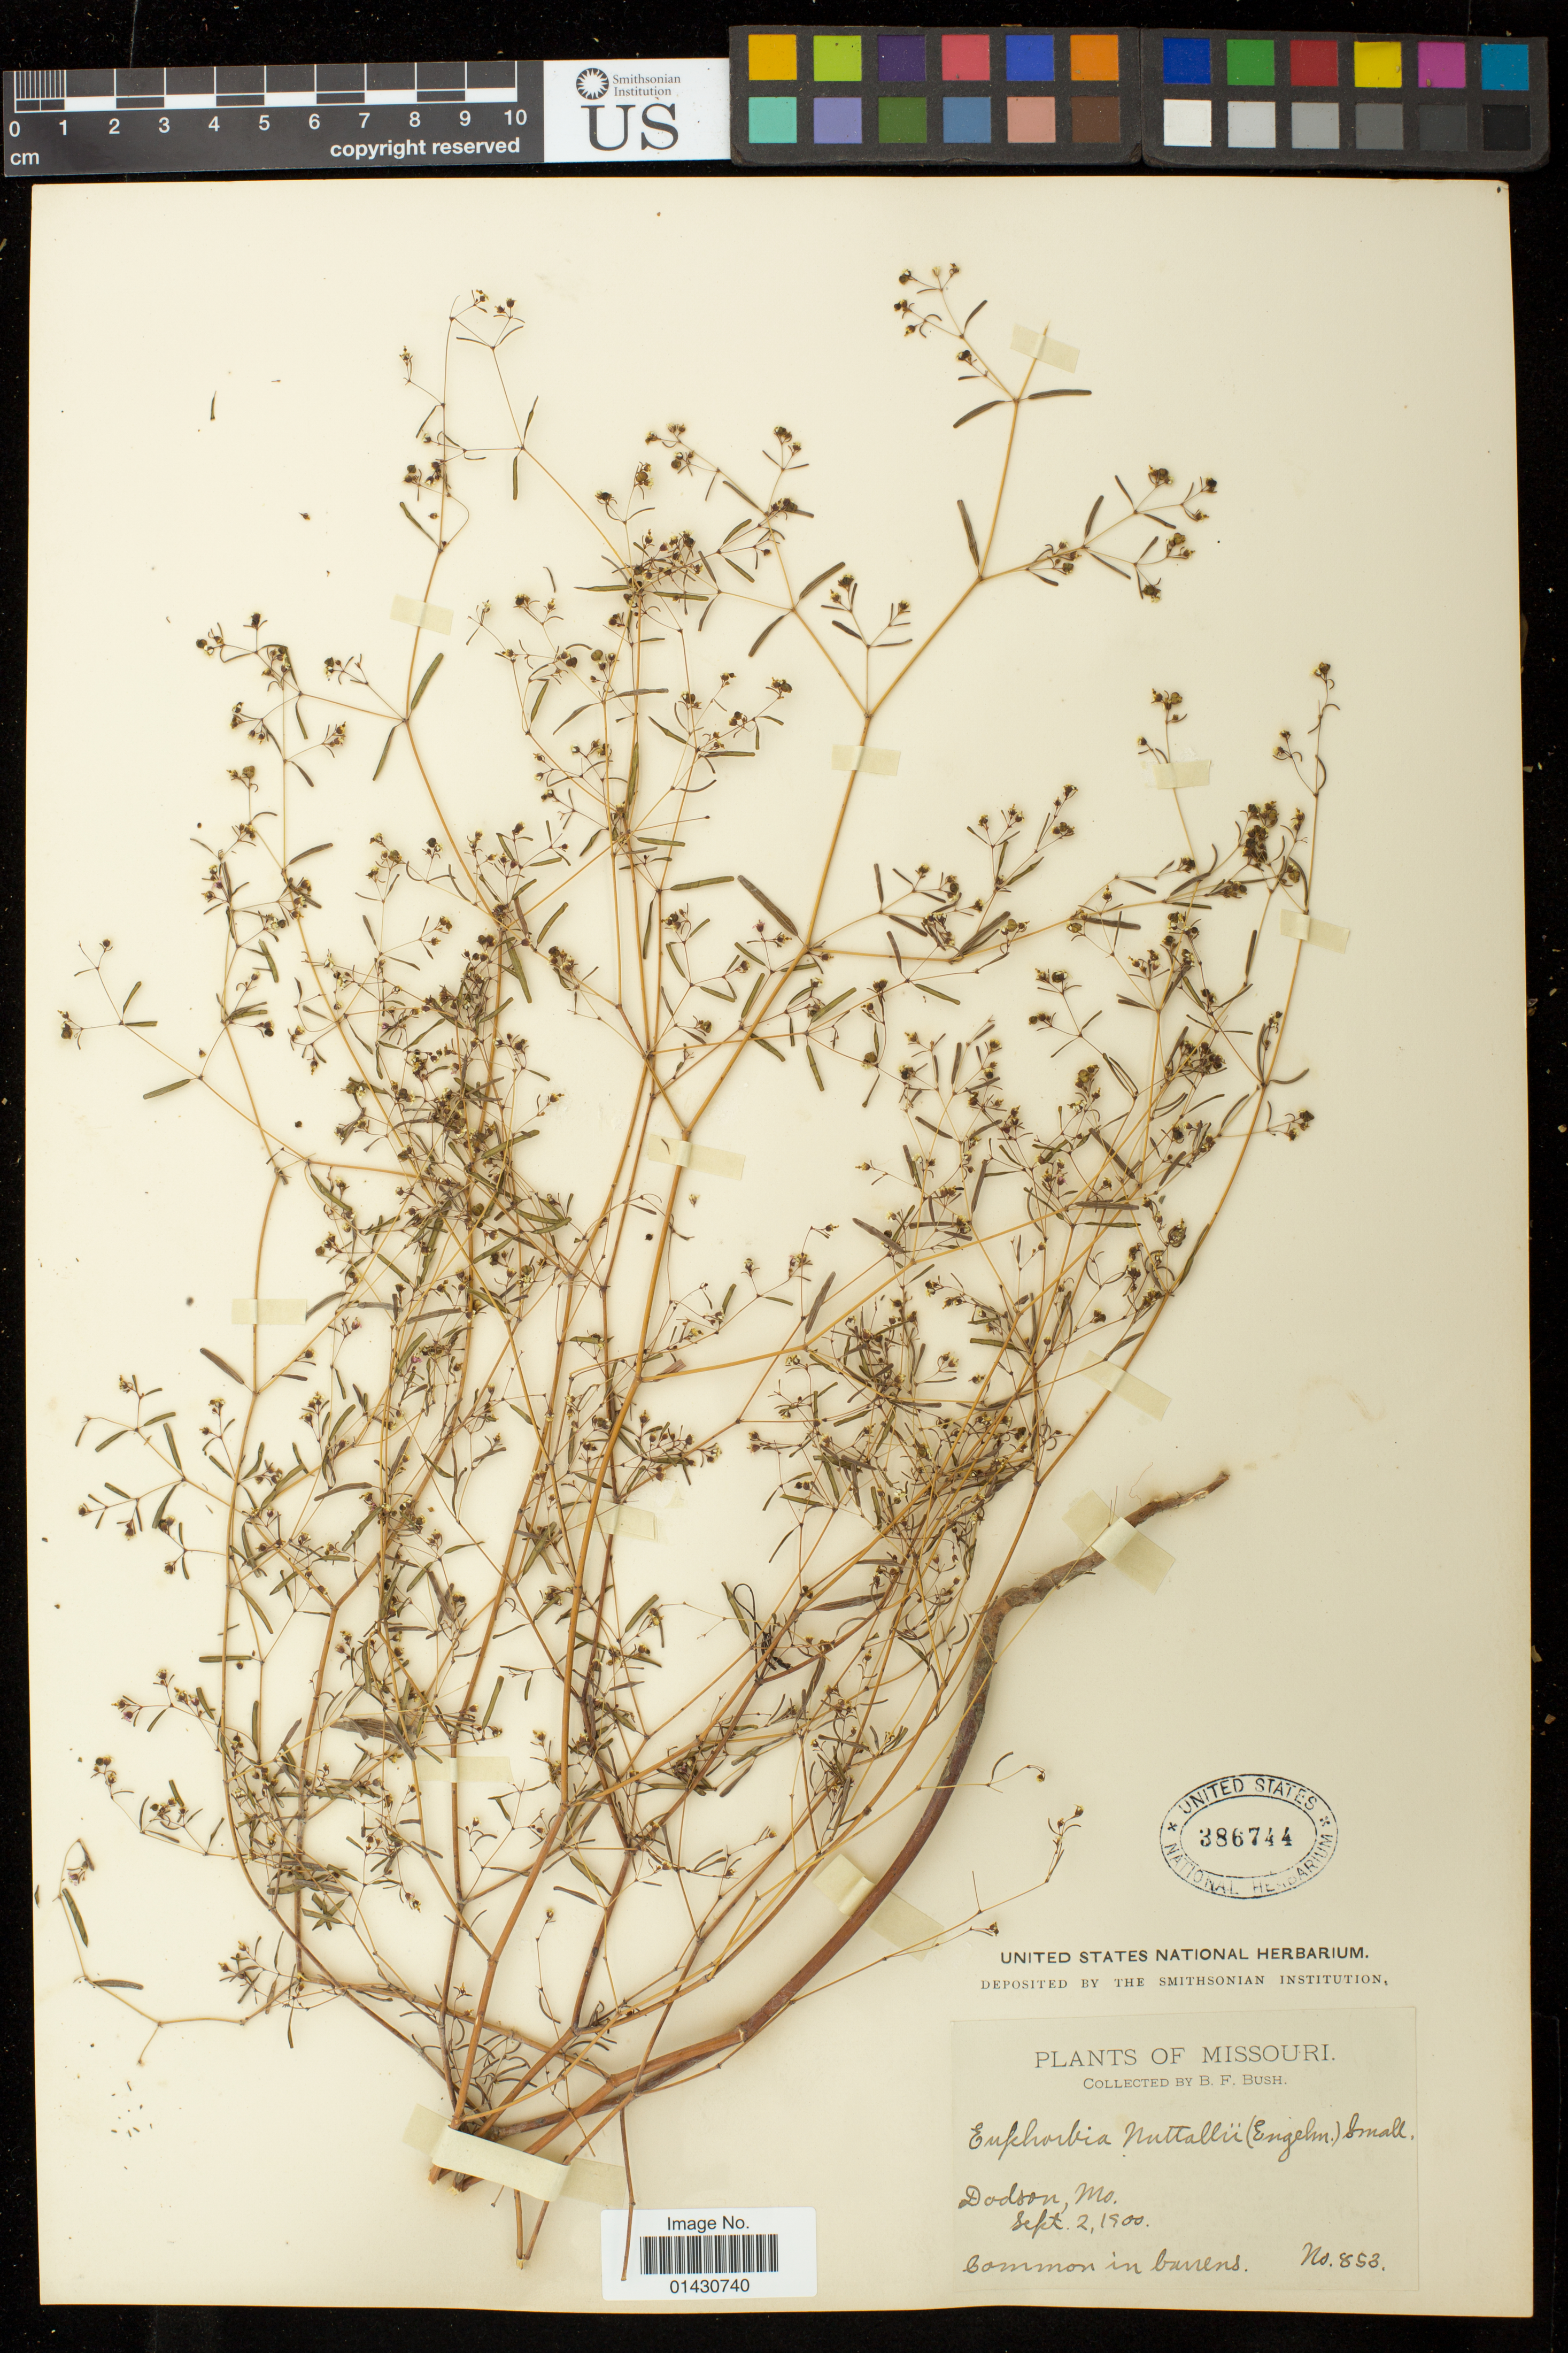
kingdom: Plantae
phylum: Tracheophyta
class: Magnoliopsida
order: Malpighiales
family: Euphorbiaceae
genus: Euphorbia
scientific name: Euphorbia missurica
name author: Raf.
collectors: B. F. Bush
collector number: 853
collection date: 1900-09-02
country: United States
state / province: Missouri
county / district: Jackson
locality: Dodson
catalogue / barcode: US 386744